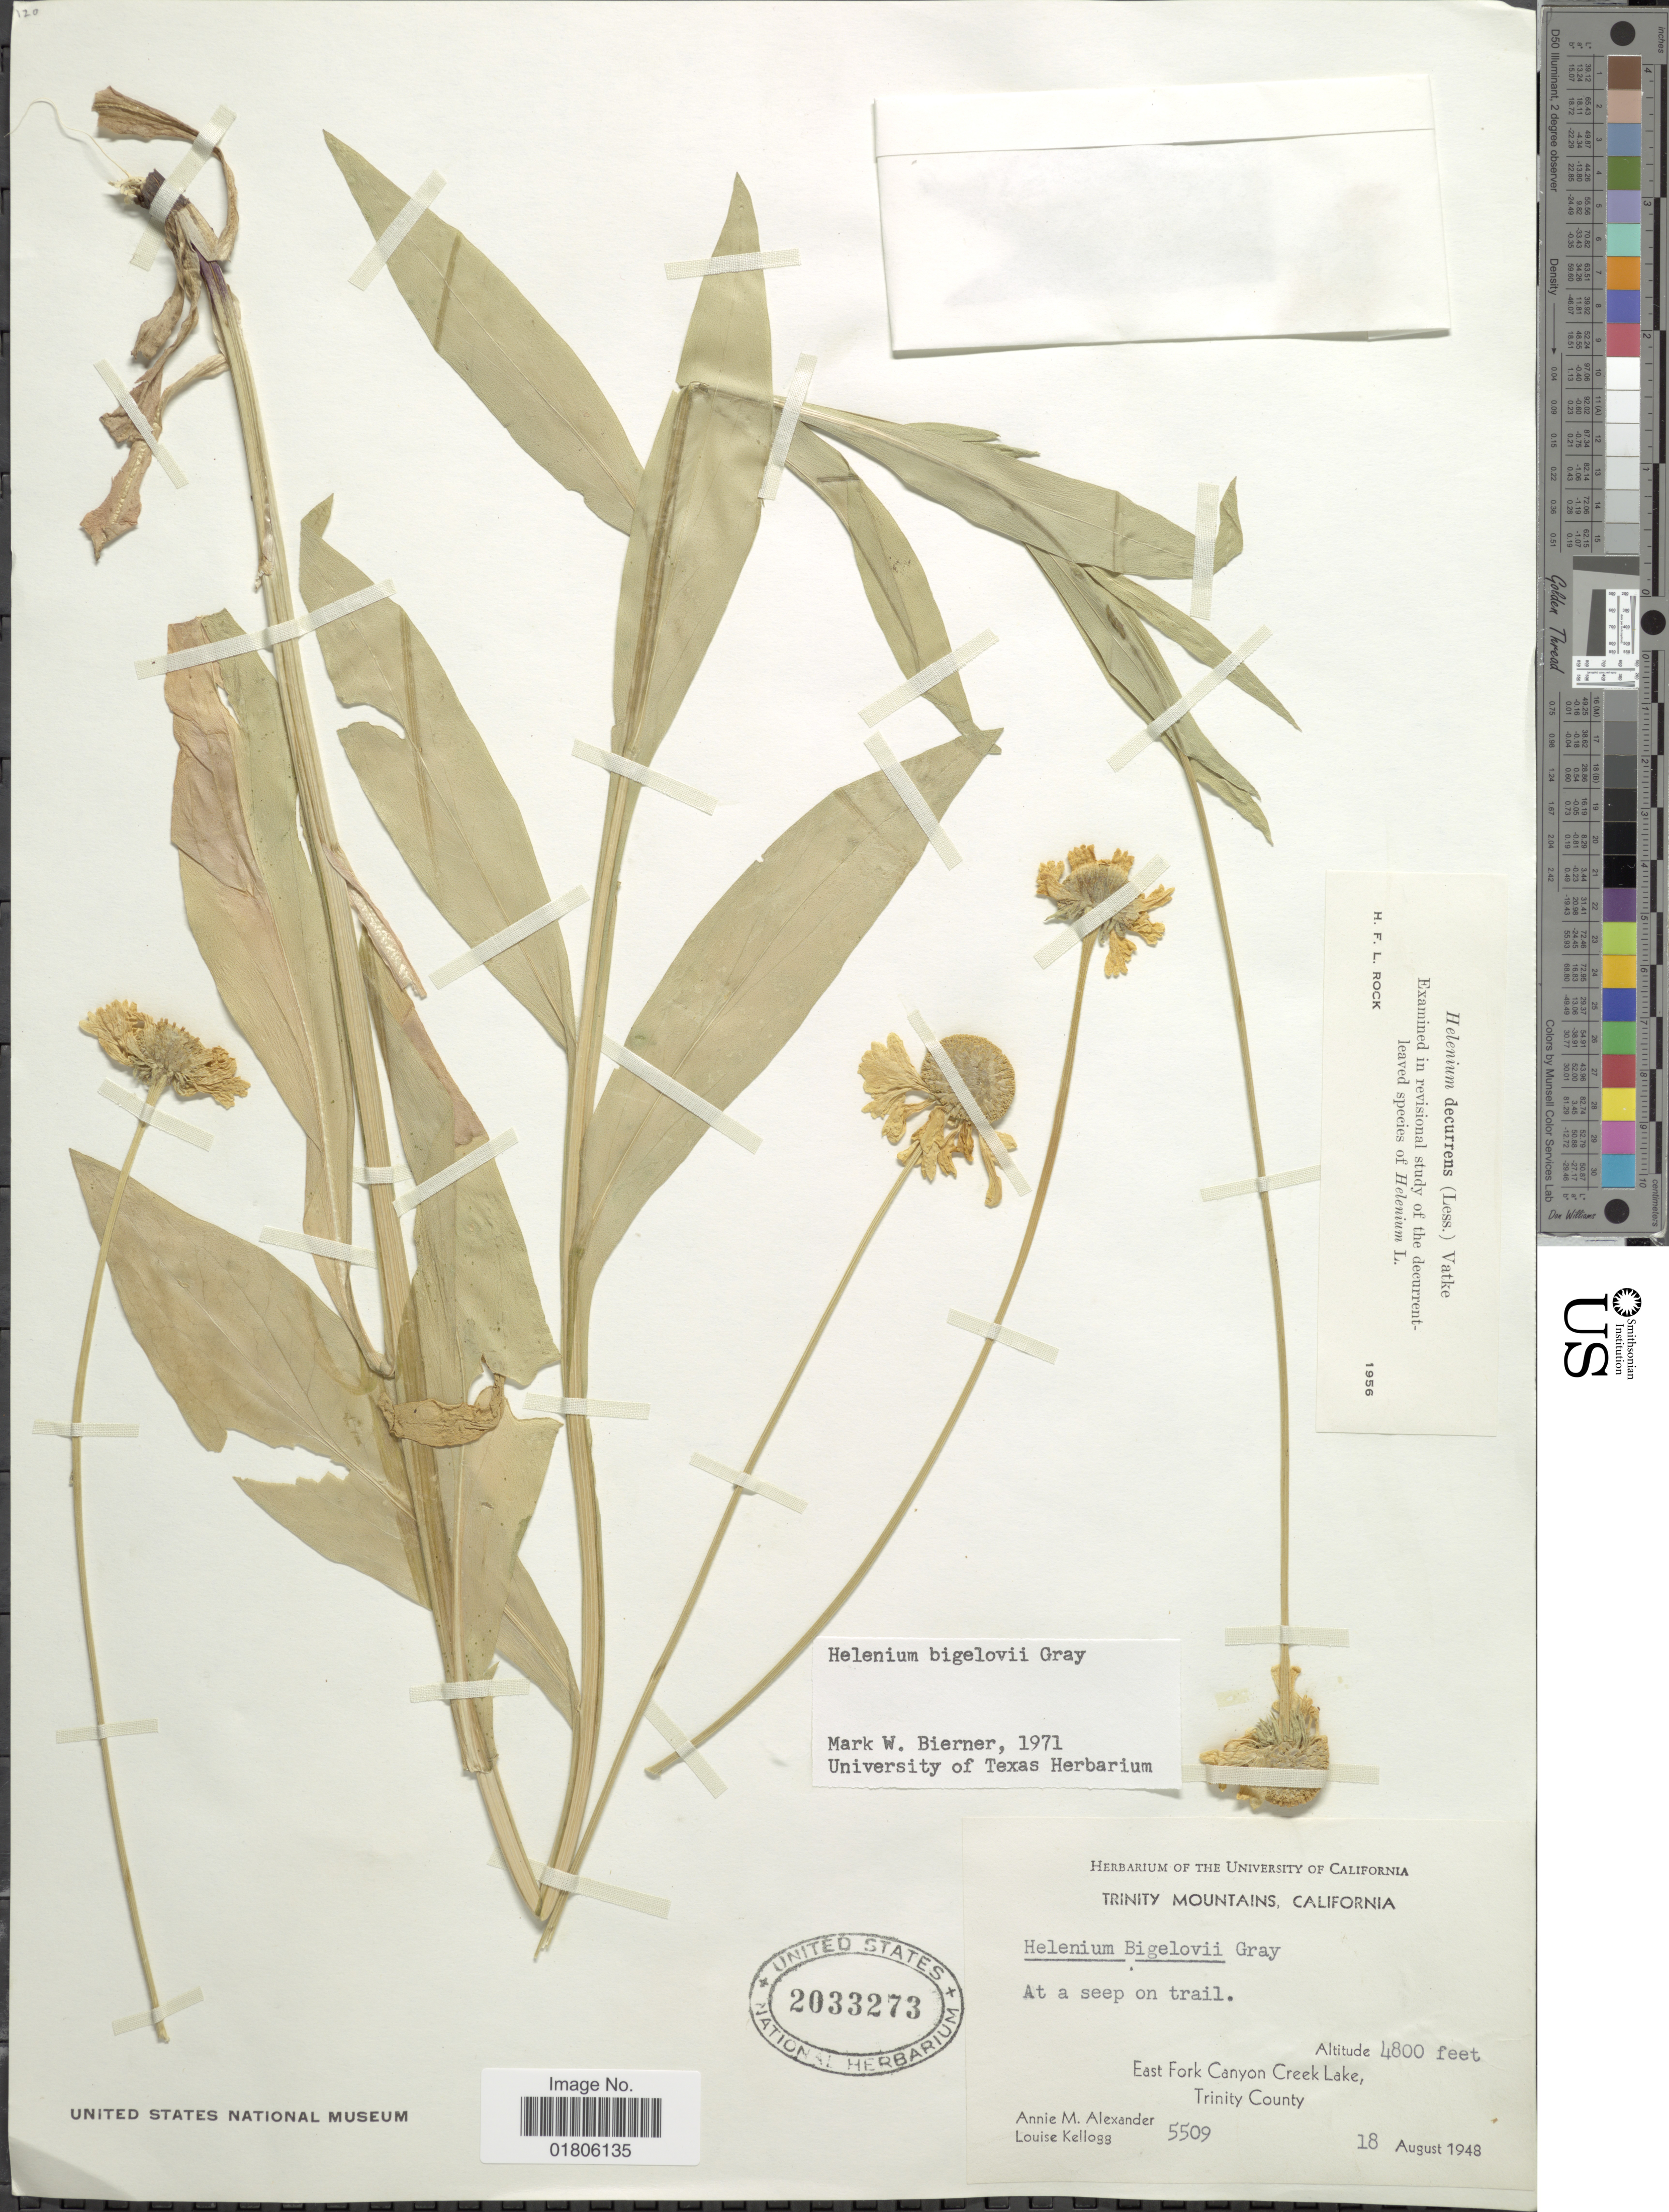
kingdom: Plantae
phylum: Tracheophyta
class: Magnoliopsida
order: Asterales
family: Asteraceae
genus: Helenium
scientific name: Helenium bigelovii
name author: A. Gray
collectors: A. M. Alexander & L. Kellogg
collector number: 5509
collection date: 1948-08-18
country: United States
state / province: California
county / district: Trinity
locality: Trinity Mountains, East Fork Canyon Creek Lake, Trinity County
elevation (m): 1463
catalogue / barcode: US 2033273